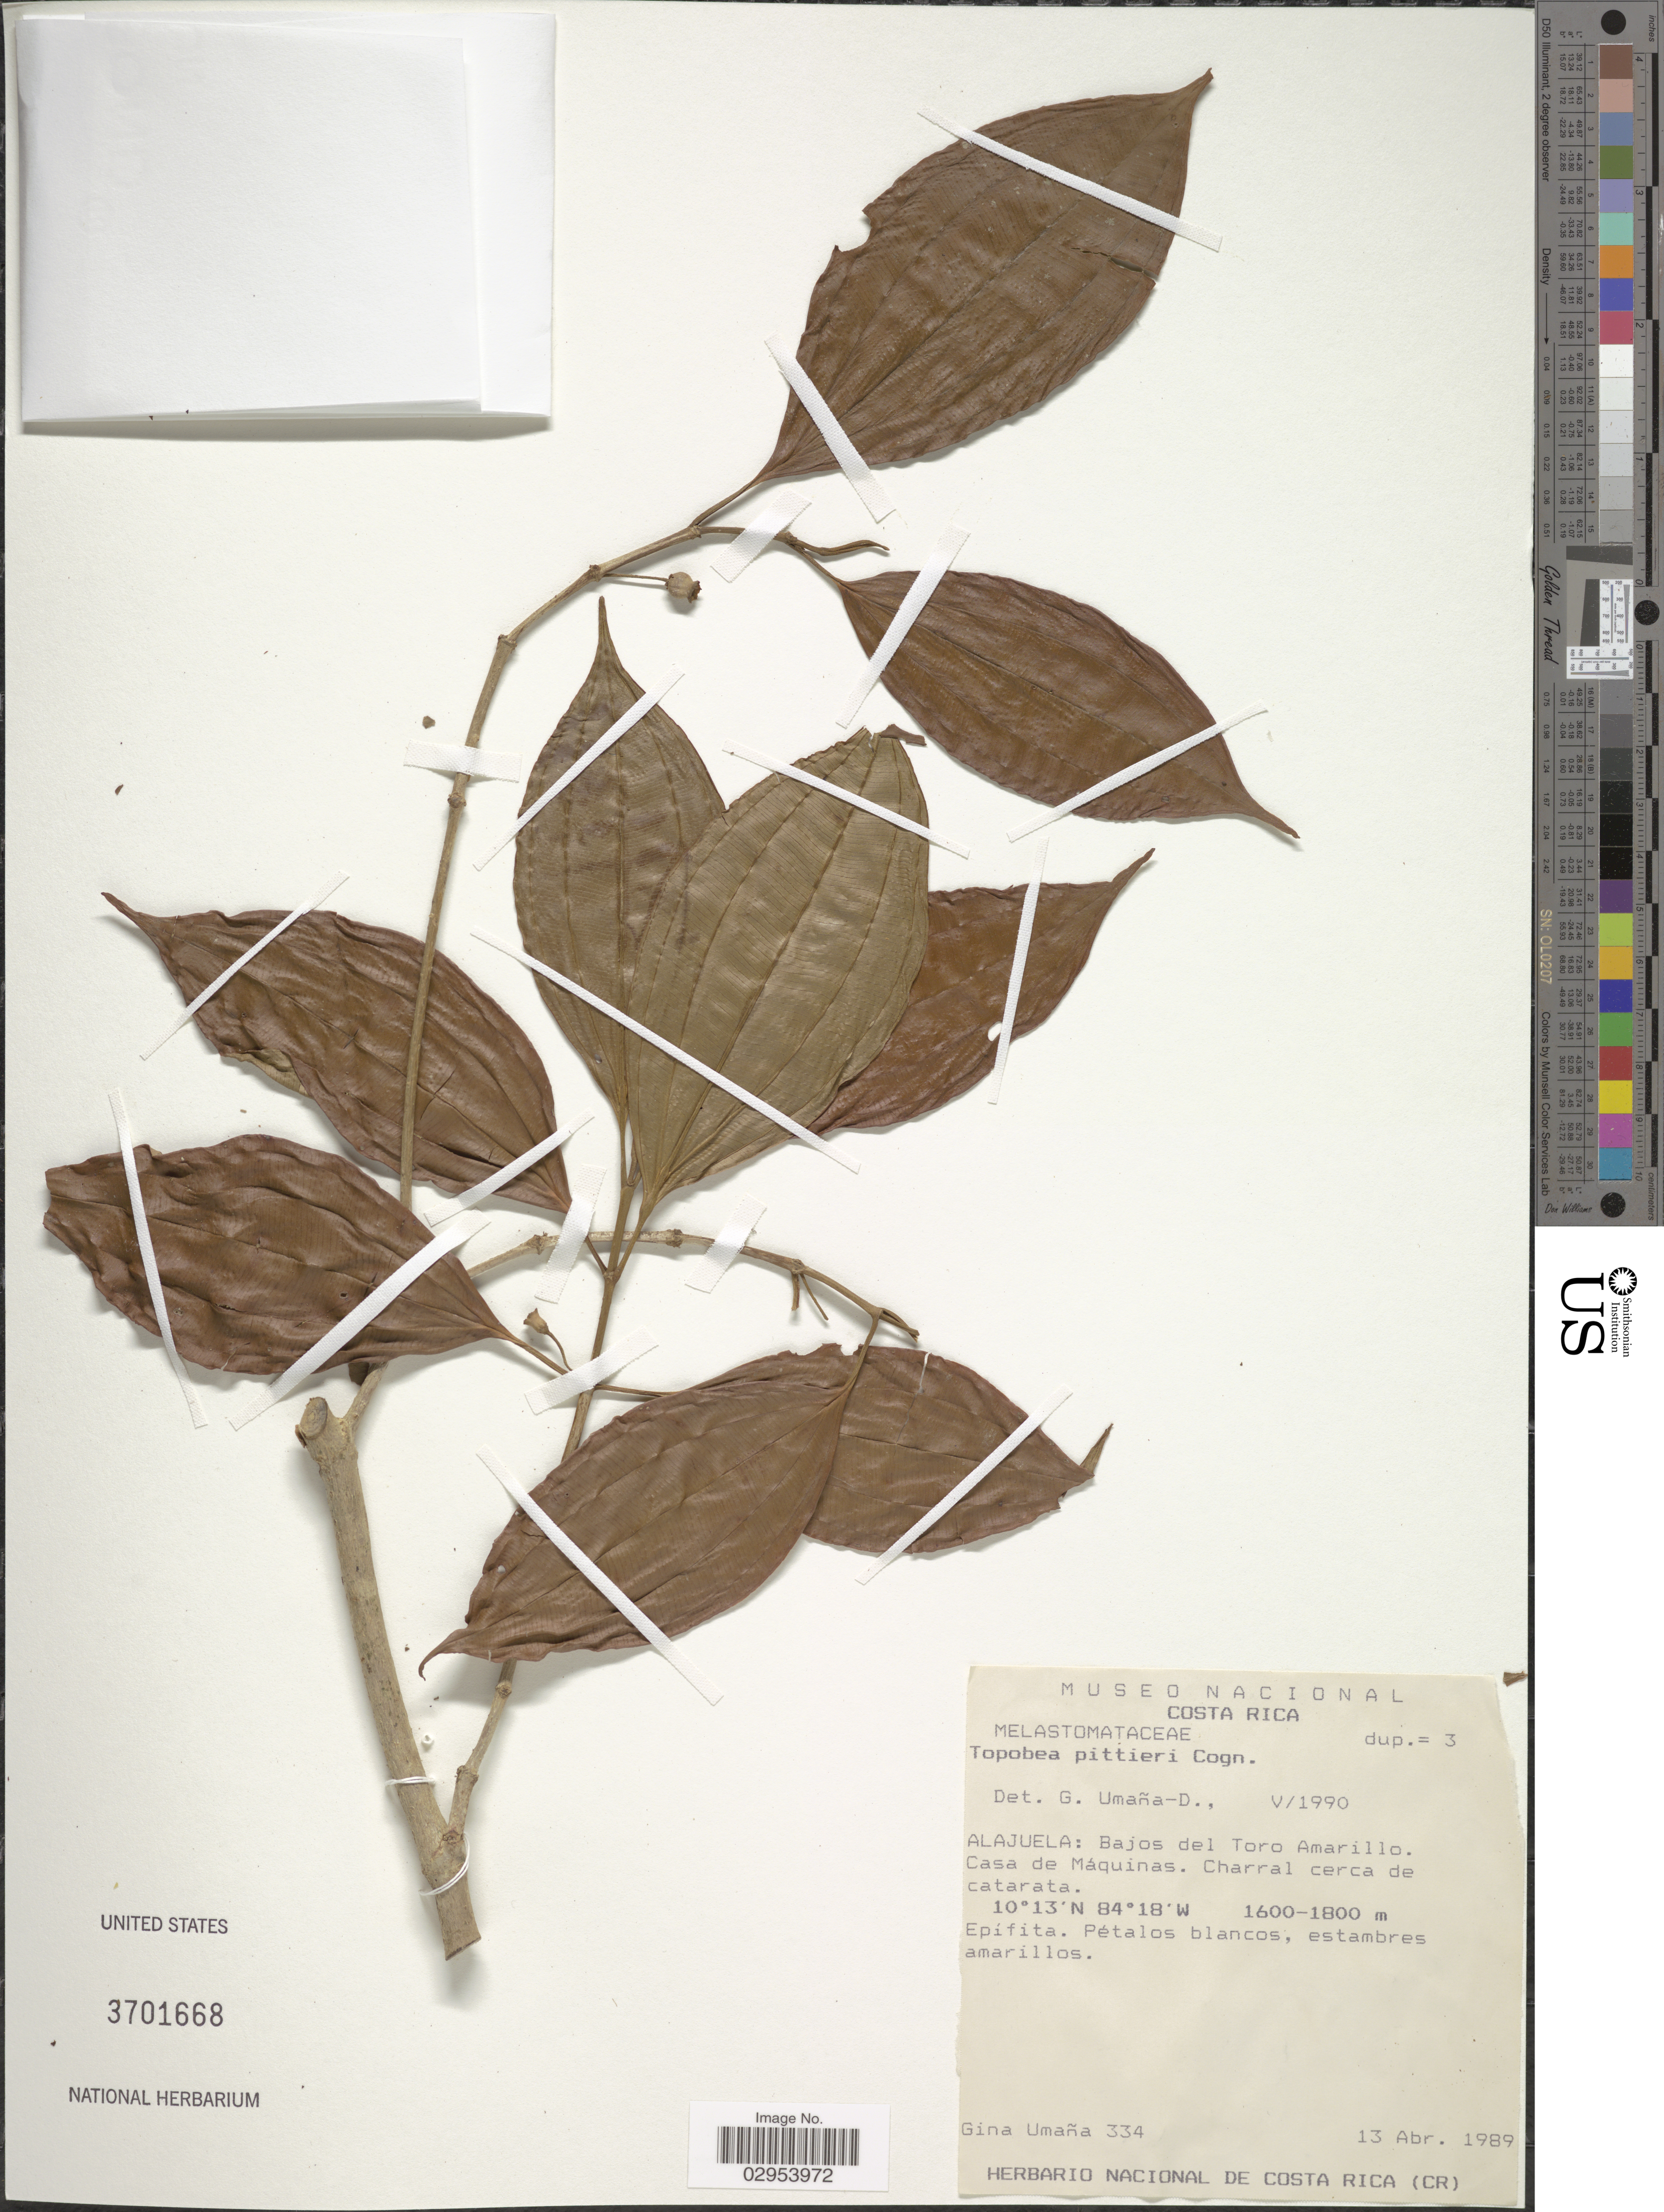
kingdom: Plantae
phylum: Tracheophyta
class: Magnoliopsida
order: Myrtales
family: Melastomataceae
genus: Topobea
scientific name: Topobea pittieri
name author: Cogn.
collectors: G. Umana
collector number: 334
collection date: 1989-04-13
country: Costa Rica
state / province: Alajuela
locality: Bajos del Toro Amarillo. Casa de Máquinas. Charral cerca de catarata.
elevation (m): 1600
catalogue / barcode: US 3701668